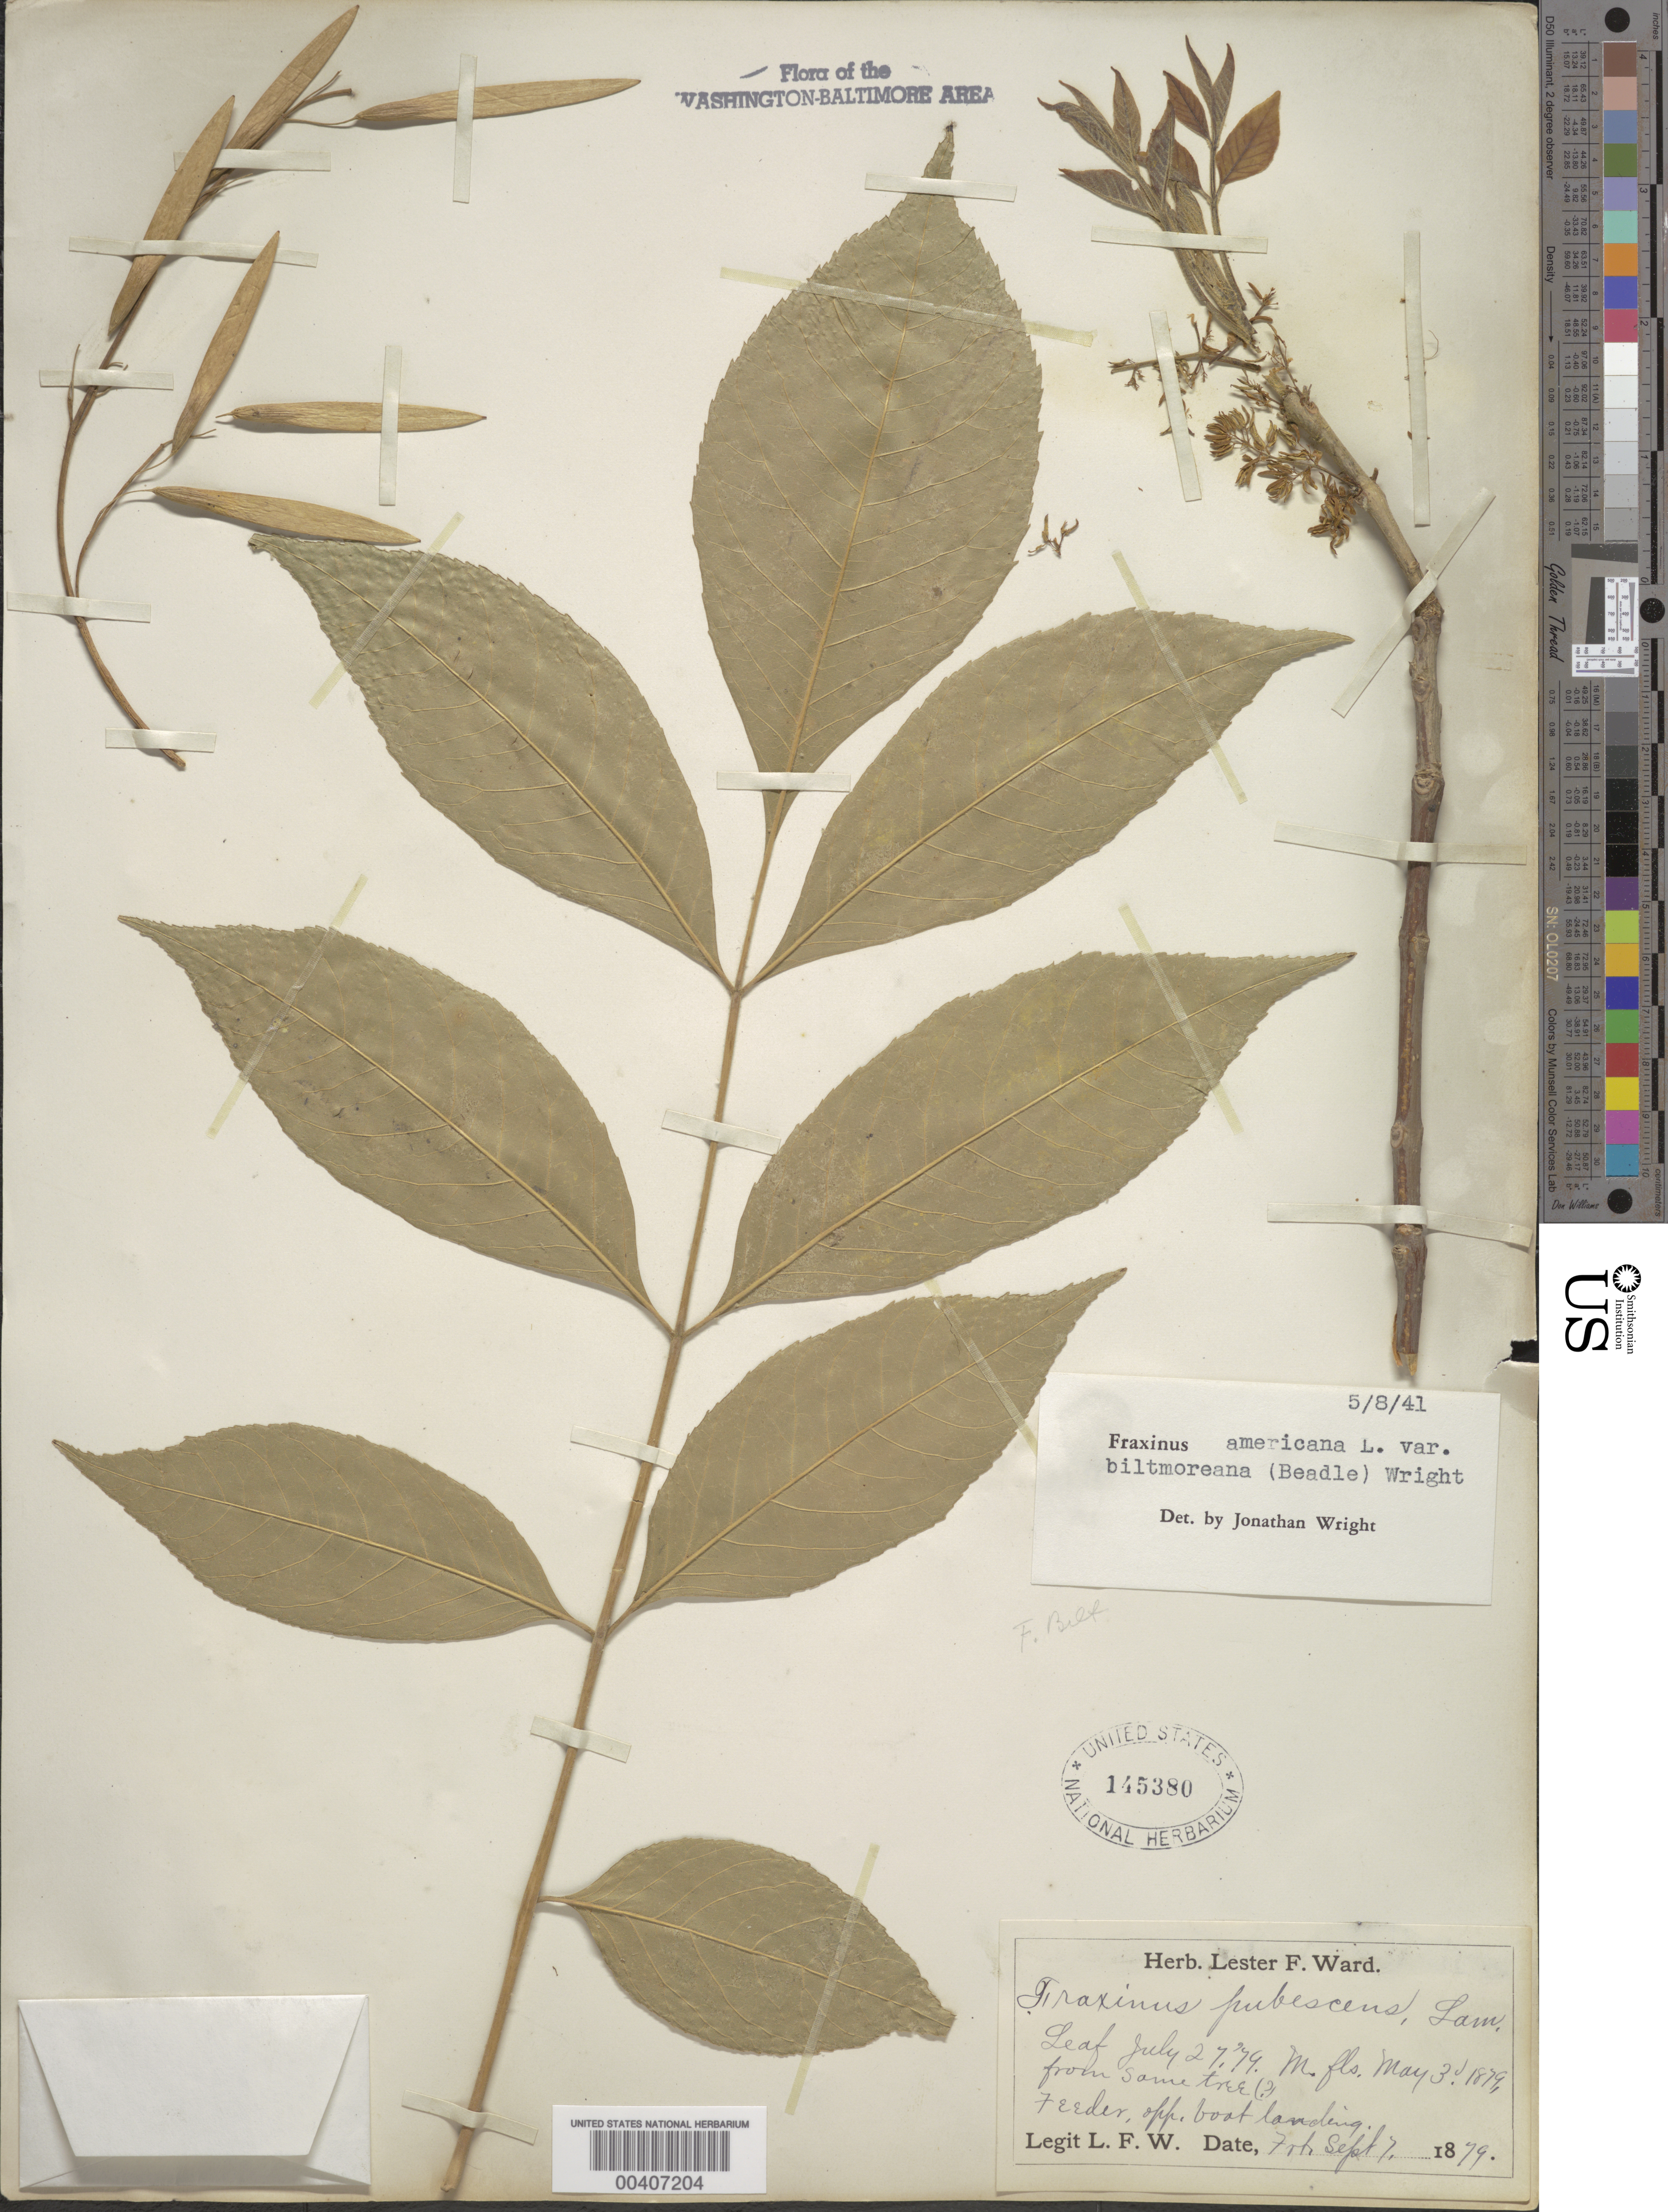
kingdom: Plantae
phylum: Tracheophyta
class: Magnoliopsida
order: Lamiales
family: Oleaceae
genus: Fraxinus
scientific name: Fraxinus americana var. biltmoreana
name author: (Beadle) J.W. Wright ex Fernald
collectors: L. F. Ward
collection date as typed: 03 May 1879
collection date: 1879-05-03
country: United States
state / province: Maryland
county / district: Montgomery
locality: Feeder opposite Boat Landing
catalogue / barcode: US 145380